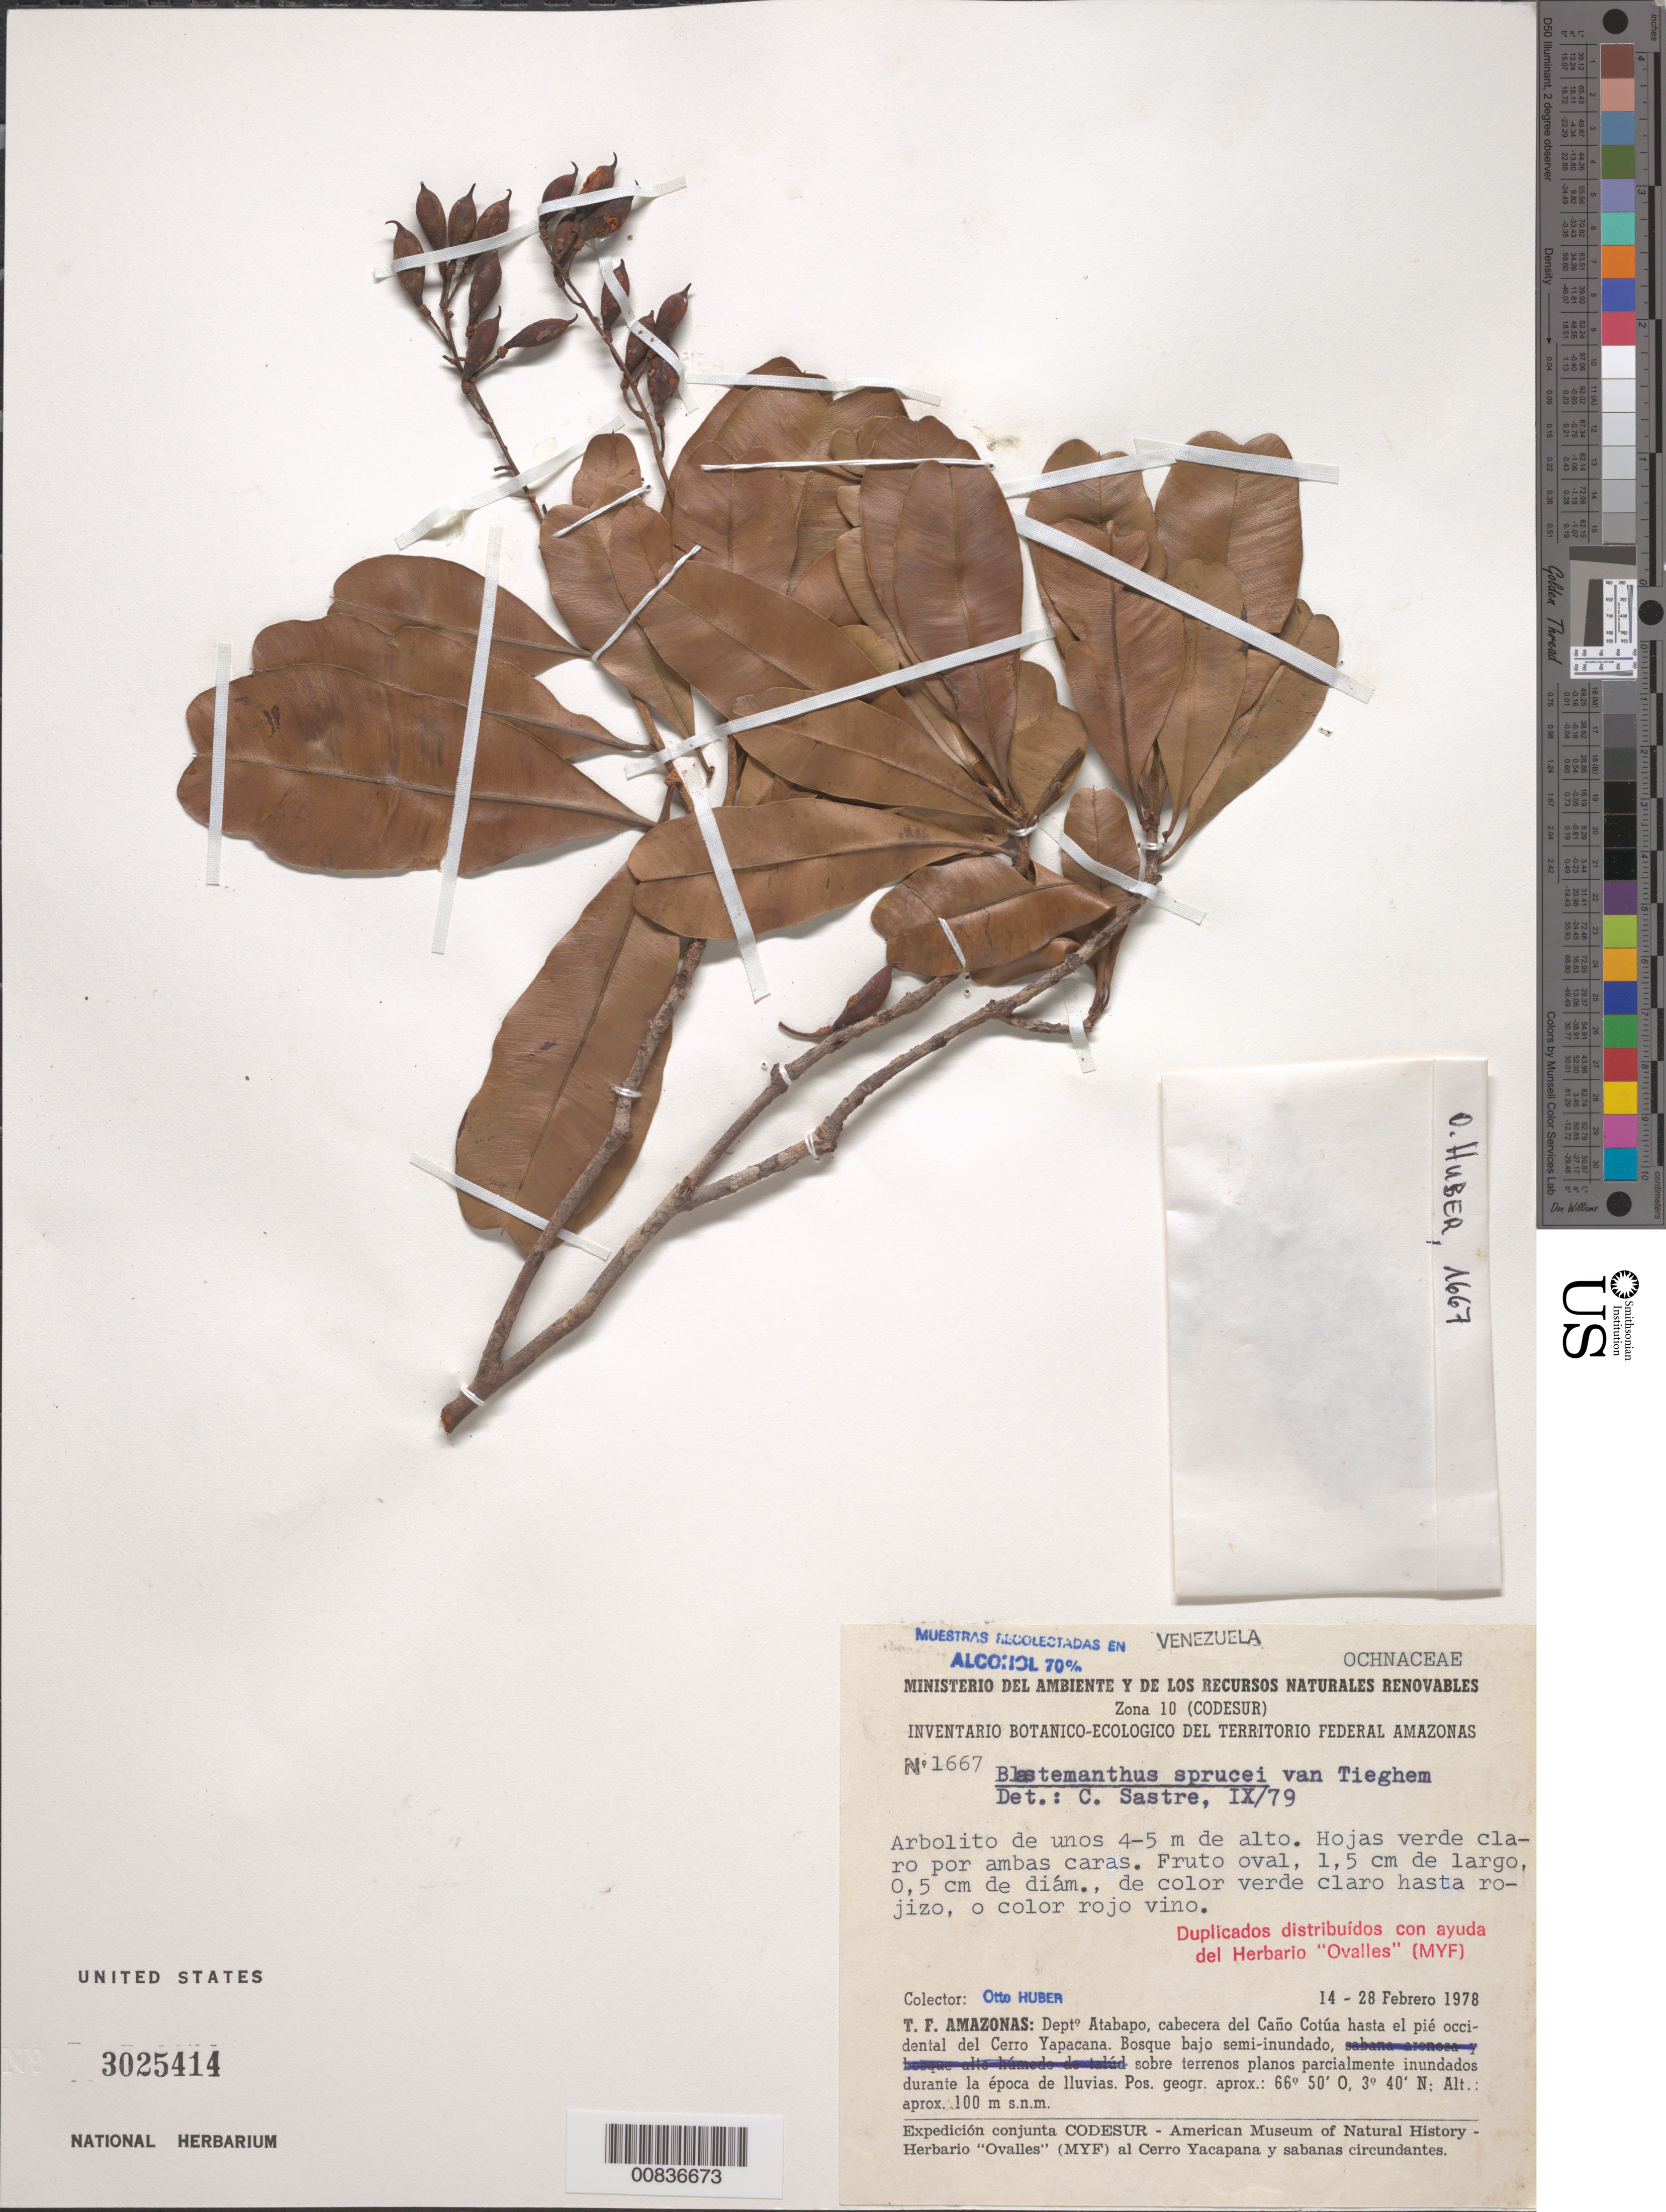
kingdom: Plantae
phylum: Tracheophyta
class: Magnoliopsida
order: Malpighiales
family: Ochnaceae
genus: Blastemanthus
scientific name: Blastemanthus sprucei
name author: Tiegh.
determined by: Sastre, C. H. L.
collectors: O. Huber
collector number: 1667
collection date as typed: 14-Feb-78 to 28-Feb-78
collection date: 1978-02-14/1978-02-28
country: Venezuela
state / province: Amazonas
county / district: Atabapo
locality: Caño Cotúa hasta el pié occidental del Cerro Yapacána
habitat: Bosque bajo semi-inundado, sobre terrenos planos parcialmente inundados durante la epoca de lluvias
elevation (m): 100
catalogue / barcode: US 3025414